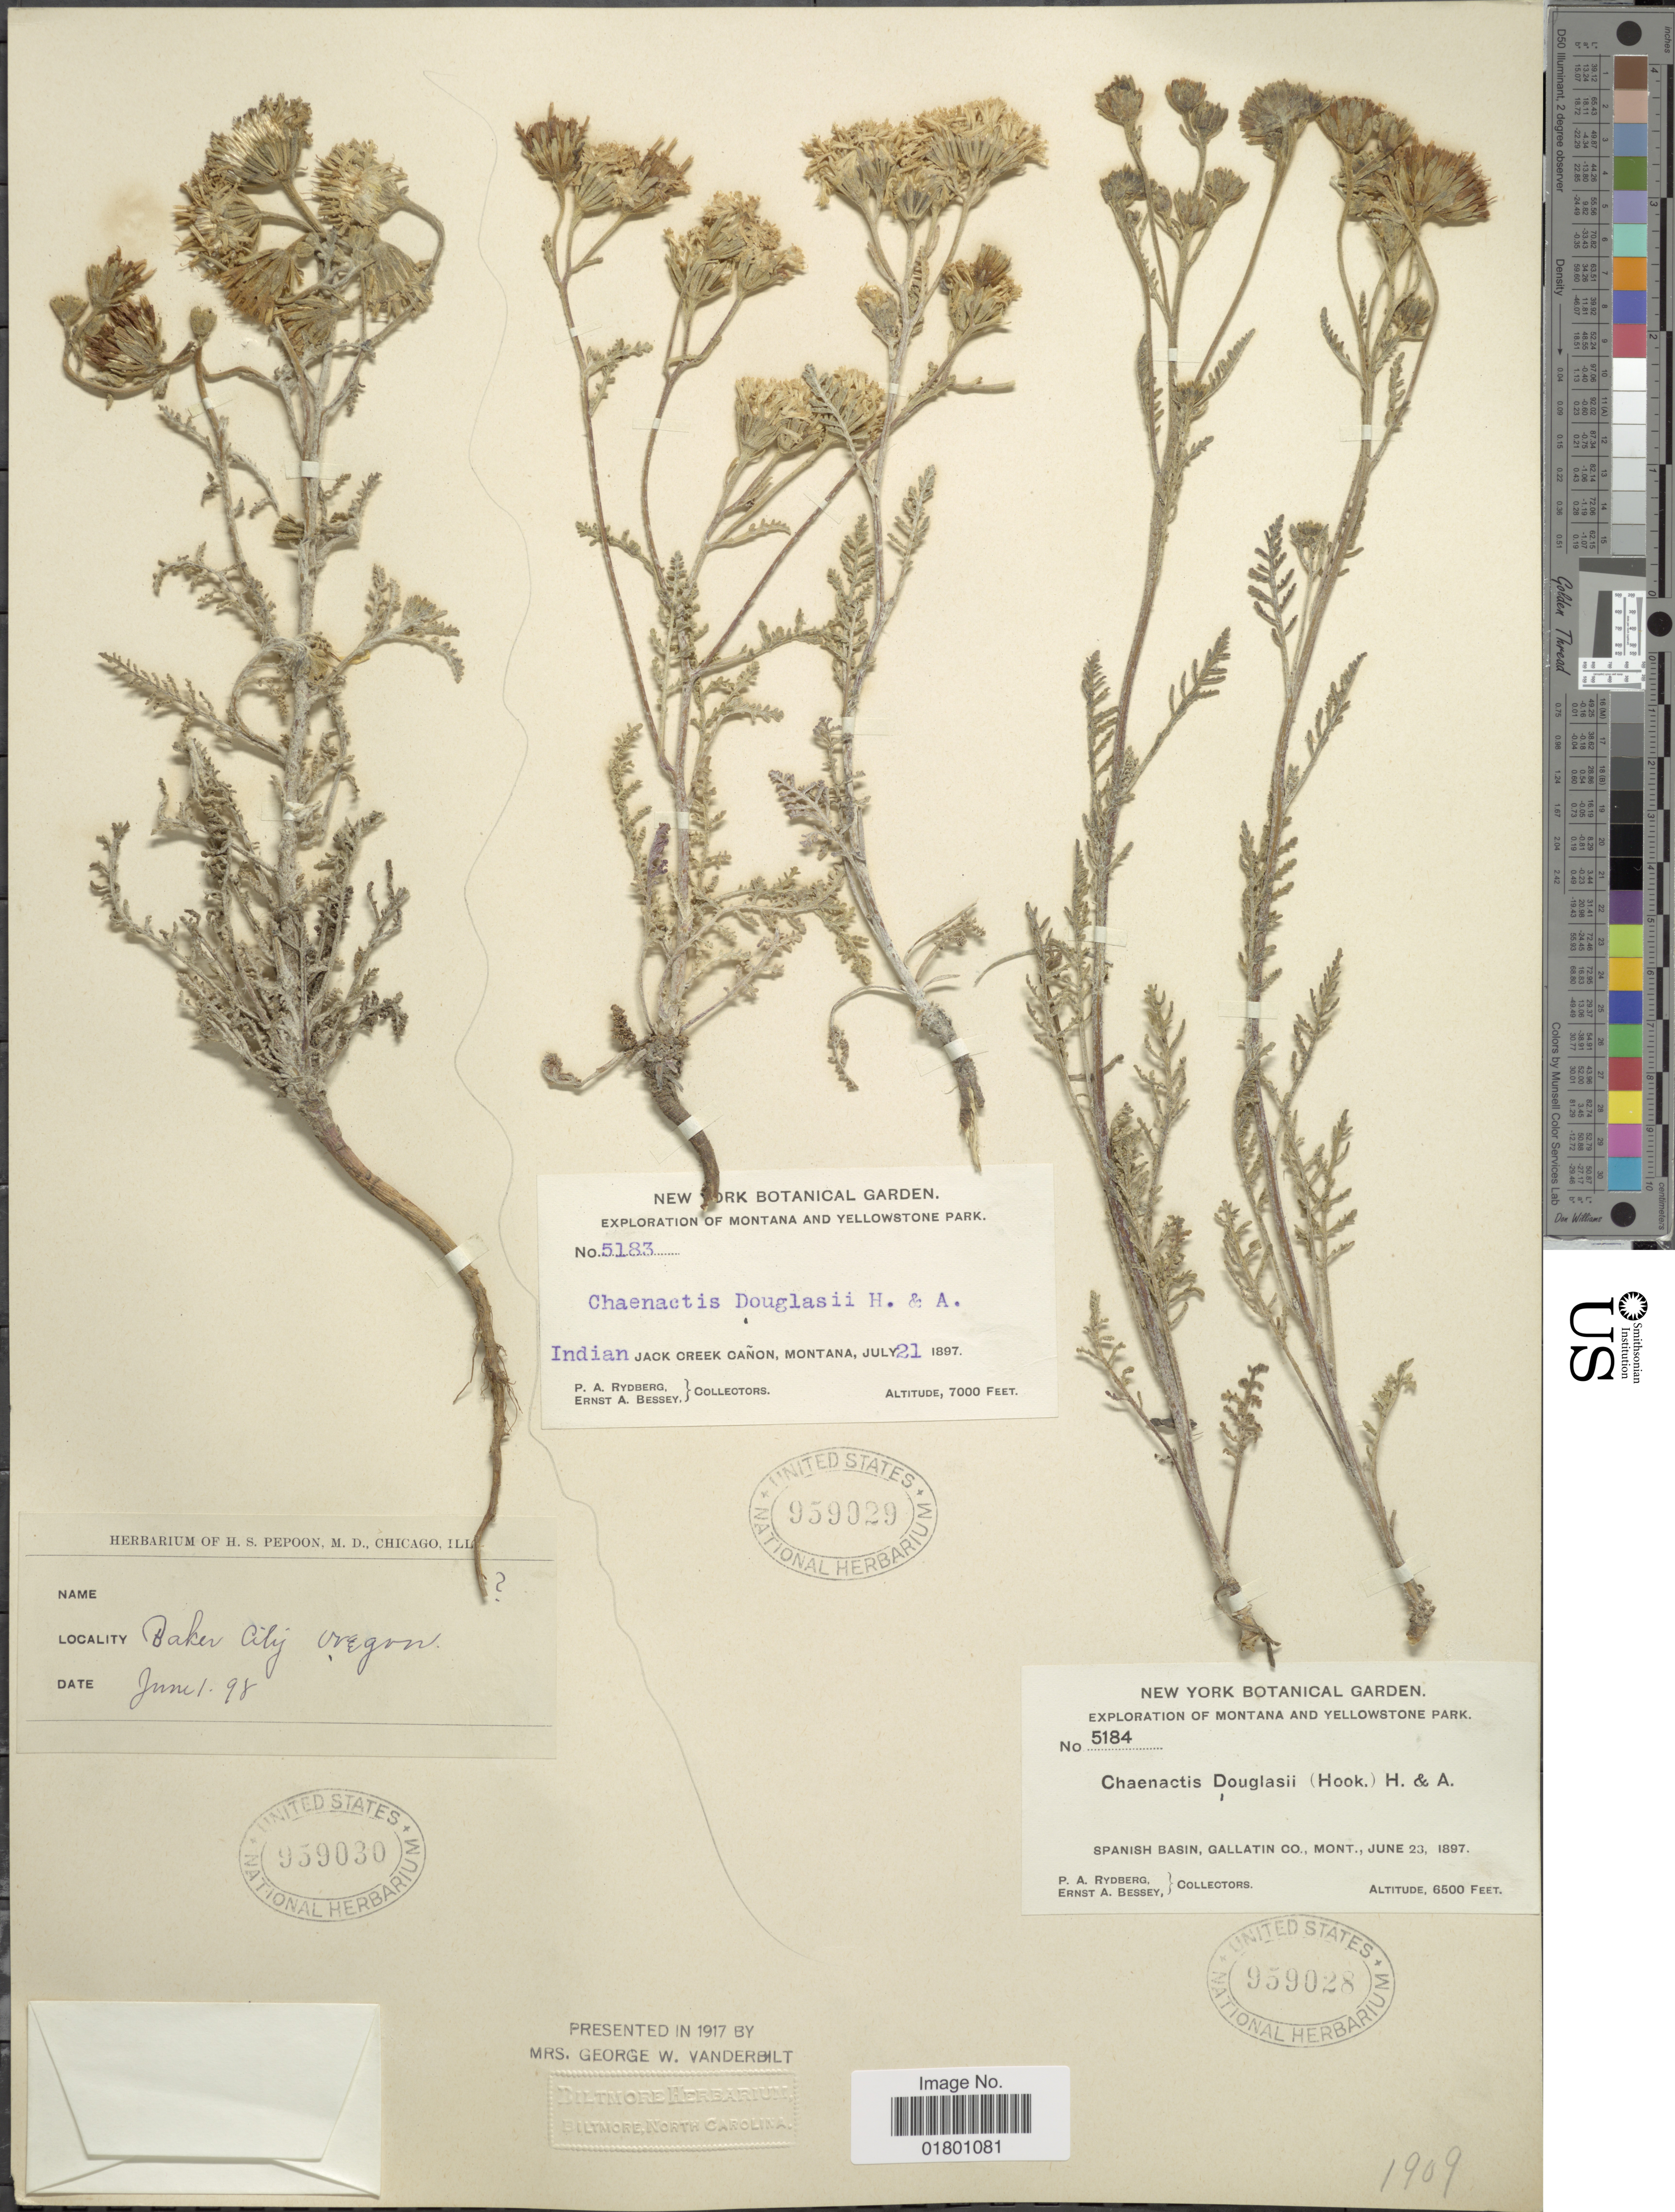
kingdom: Plantae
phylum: Tracheophyta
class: Magnoliopsida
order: Asterales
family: Asteraceae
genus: Chaenactis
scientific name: Chaenactis douglasii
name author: Hook. & Arn.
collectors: P. A. Rydberg & E. A. Bessey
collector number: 5184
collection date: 1897-06-23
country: United States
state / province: Montana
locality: Montana and Yellowstone Park, Spanish Basin, Gallatin Co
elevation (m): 1981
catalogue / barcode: US 959028-2